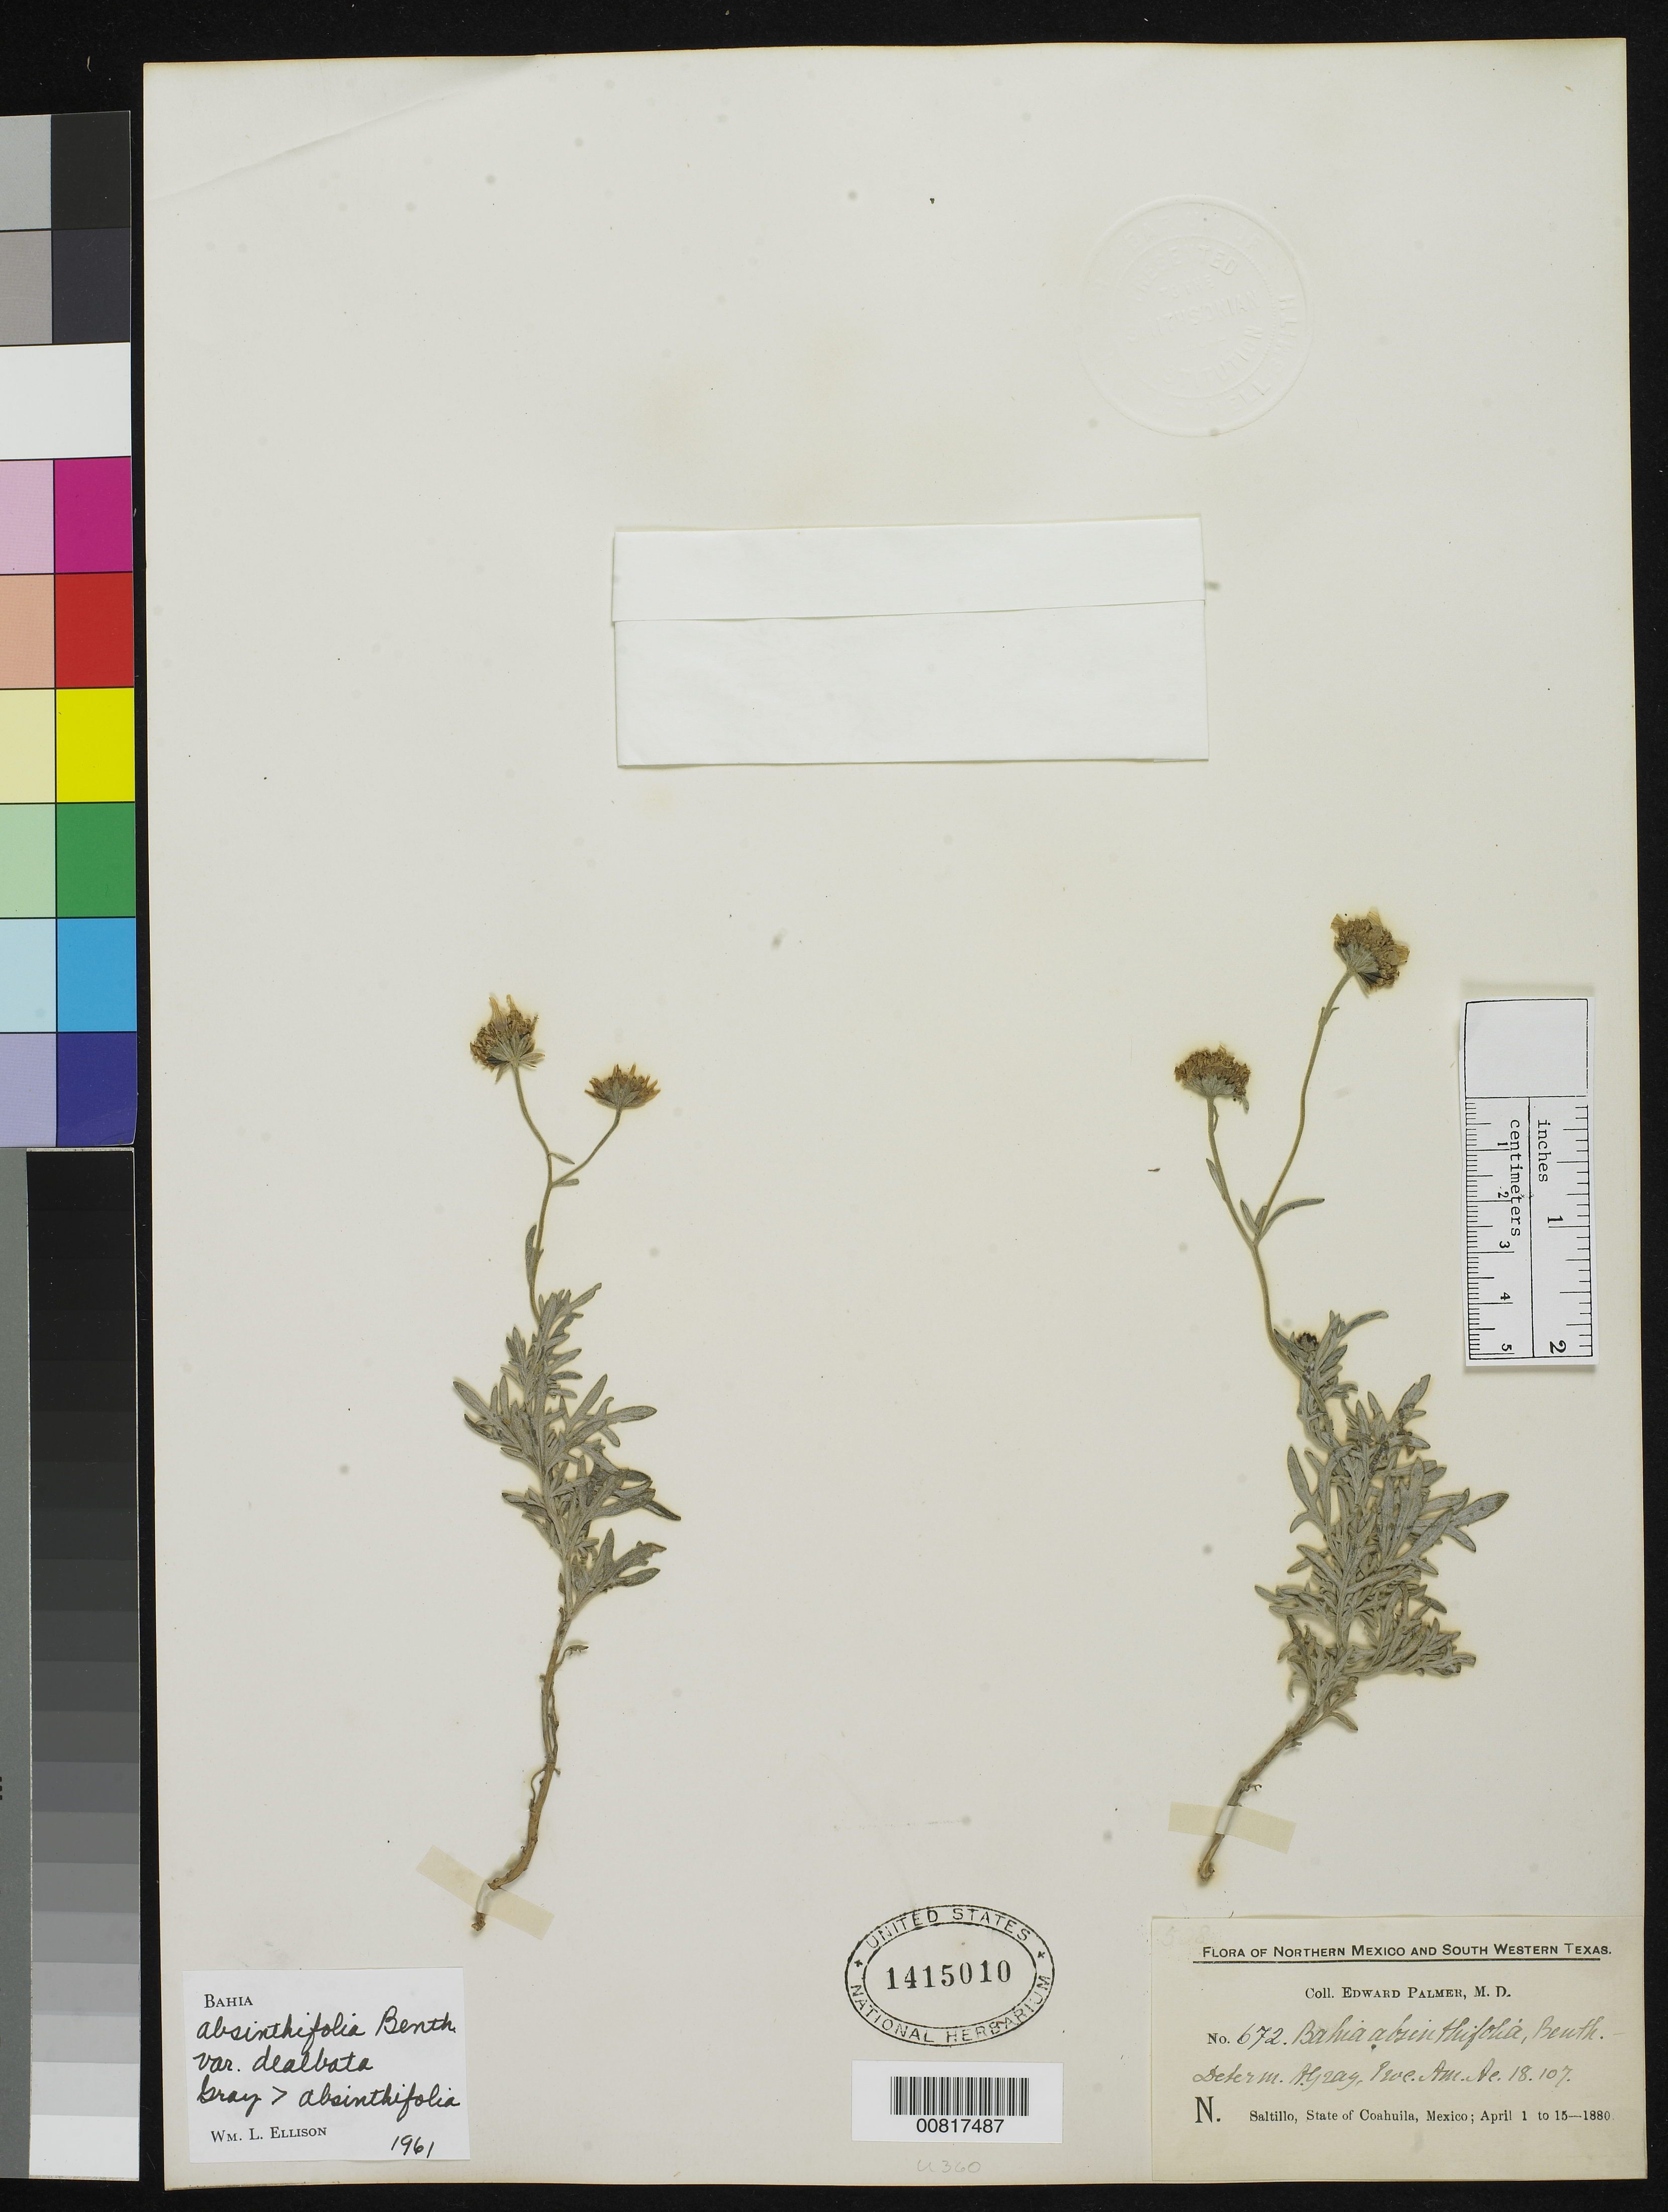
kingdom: Plantae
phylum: Tracheophyta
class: Magnoliopsida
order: Asterales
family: Asteraceae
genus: Bahia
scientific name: Bahia absinthifolia var. dealbata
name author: A. Gray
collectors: E. Palmer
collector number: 672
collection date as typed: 01 Apr 1880 to 15 Apr 1880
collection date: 1880-04-01/1880-04-15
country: Mexico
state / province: Coahuila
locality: Saltillo, State of Coahuila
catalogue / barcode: US 1415010